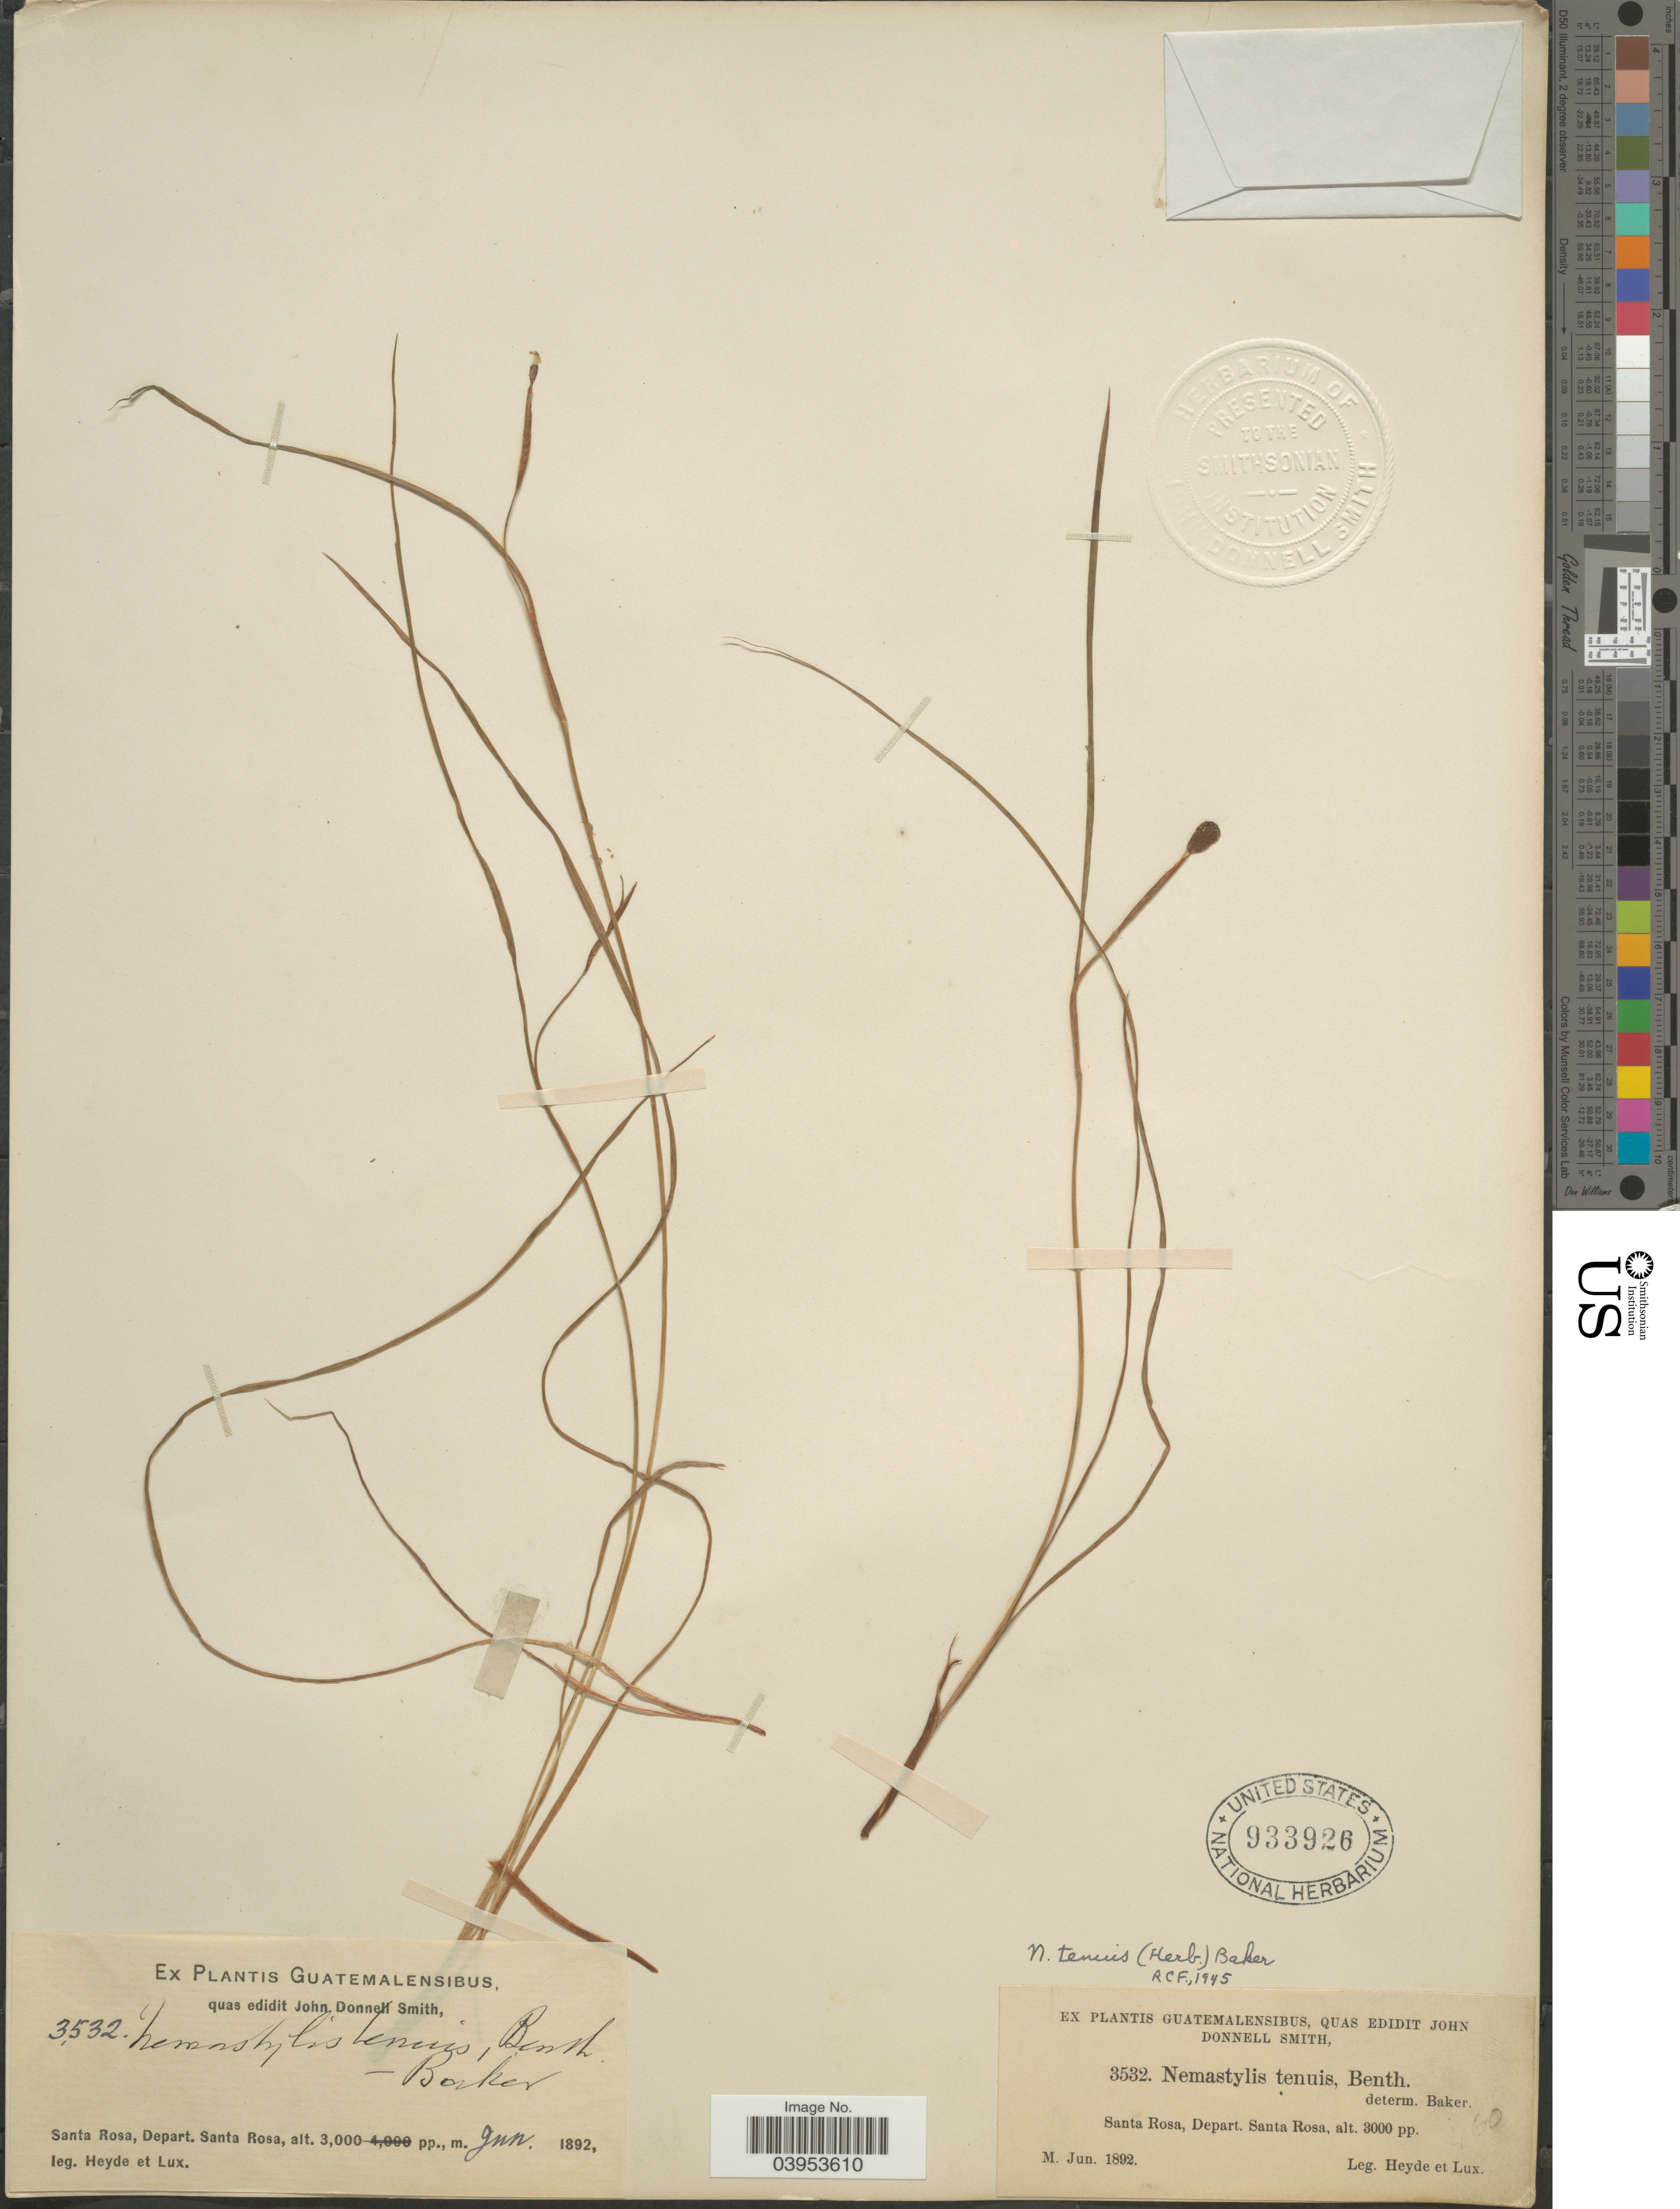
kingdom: Plantae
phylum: Tracheophyta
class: Liliopsida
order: Asparagales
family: Iridaceae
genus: Nemastylis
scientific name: Nemastylis tenuis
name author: (Herb.) S. Watson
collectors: Heyde & Lux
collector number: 3532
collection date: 1892-06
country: Guatemala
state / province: Santa Rosa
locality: Santa Rosa, Depart. Santa Rosa.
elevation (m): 914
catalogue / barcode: US 933926